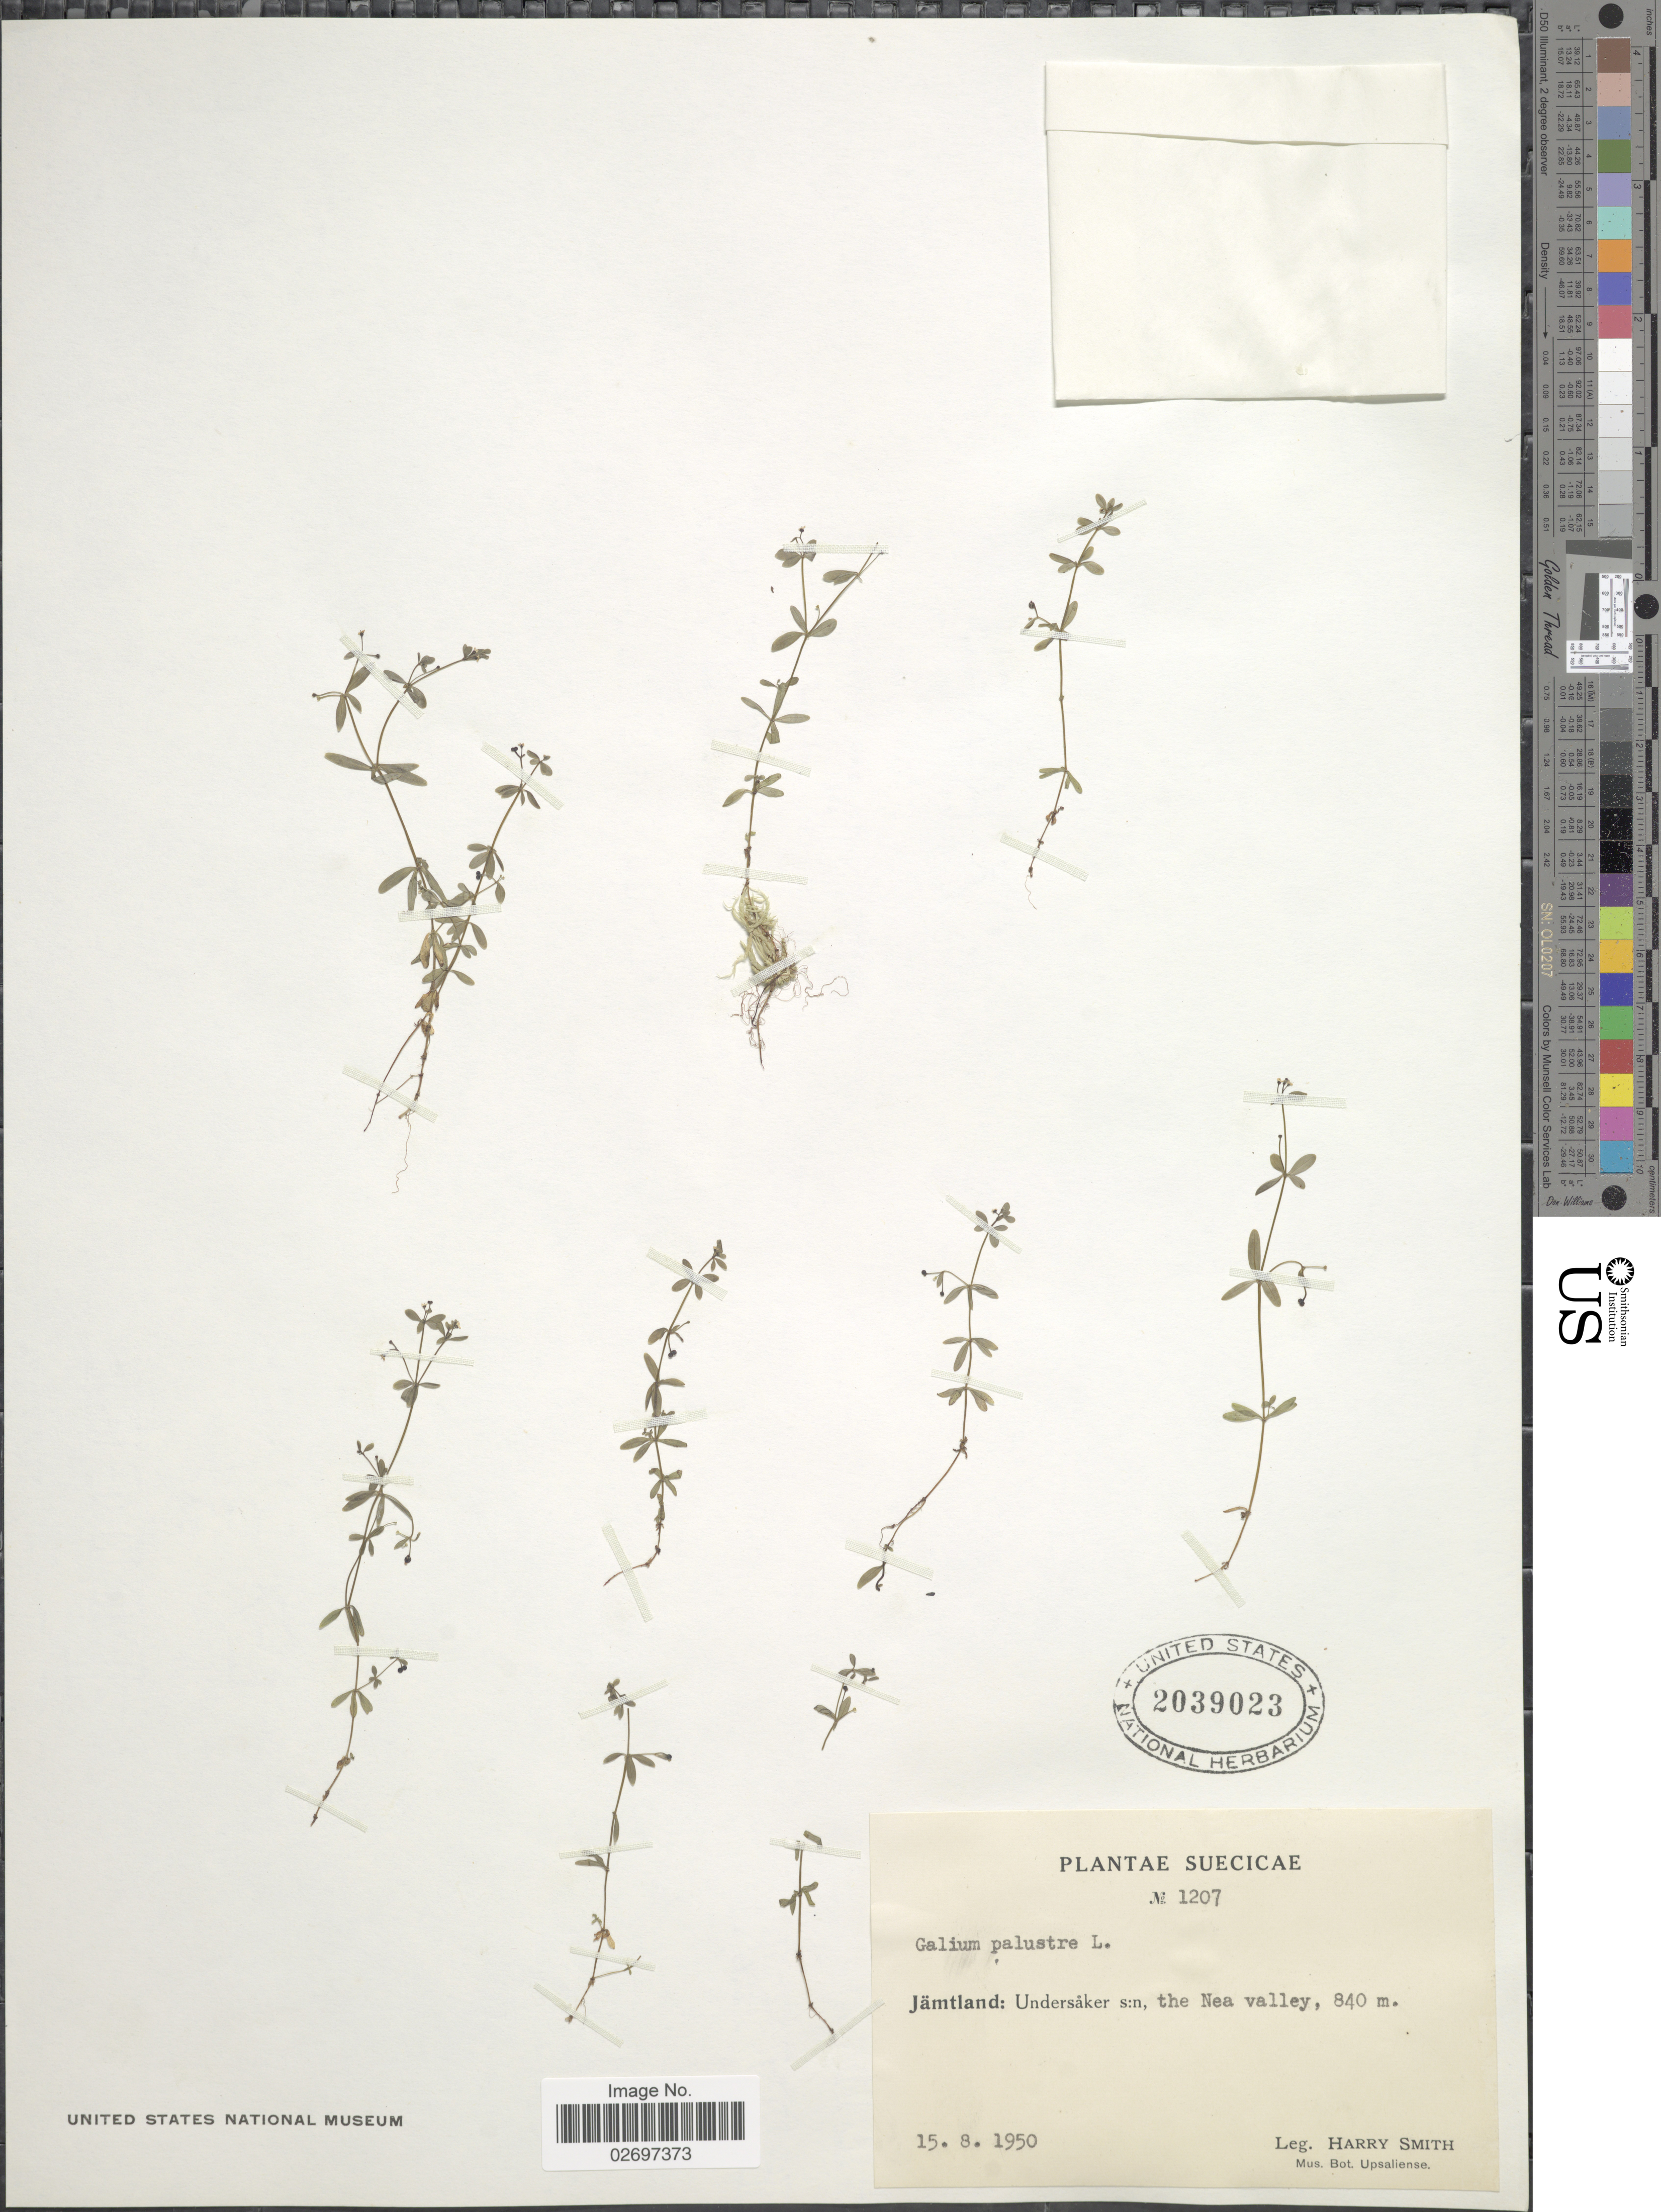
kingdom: Plantae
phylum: Tracheophyta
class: Magnoliopsida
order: Gentianales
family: Rubiaceae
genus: Galium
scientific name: Galium palustre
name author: L.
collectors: H. Smith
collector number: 1207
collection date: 1950-08-15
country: Sweden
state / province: Jämtland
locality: Jämtland: Undersaker s:n, the Nea valley. Suecicae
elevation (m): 840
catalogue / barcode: US 2039023